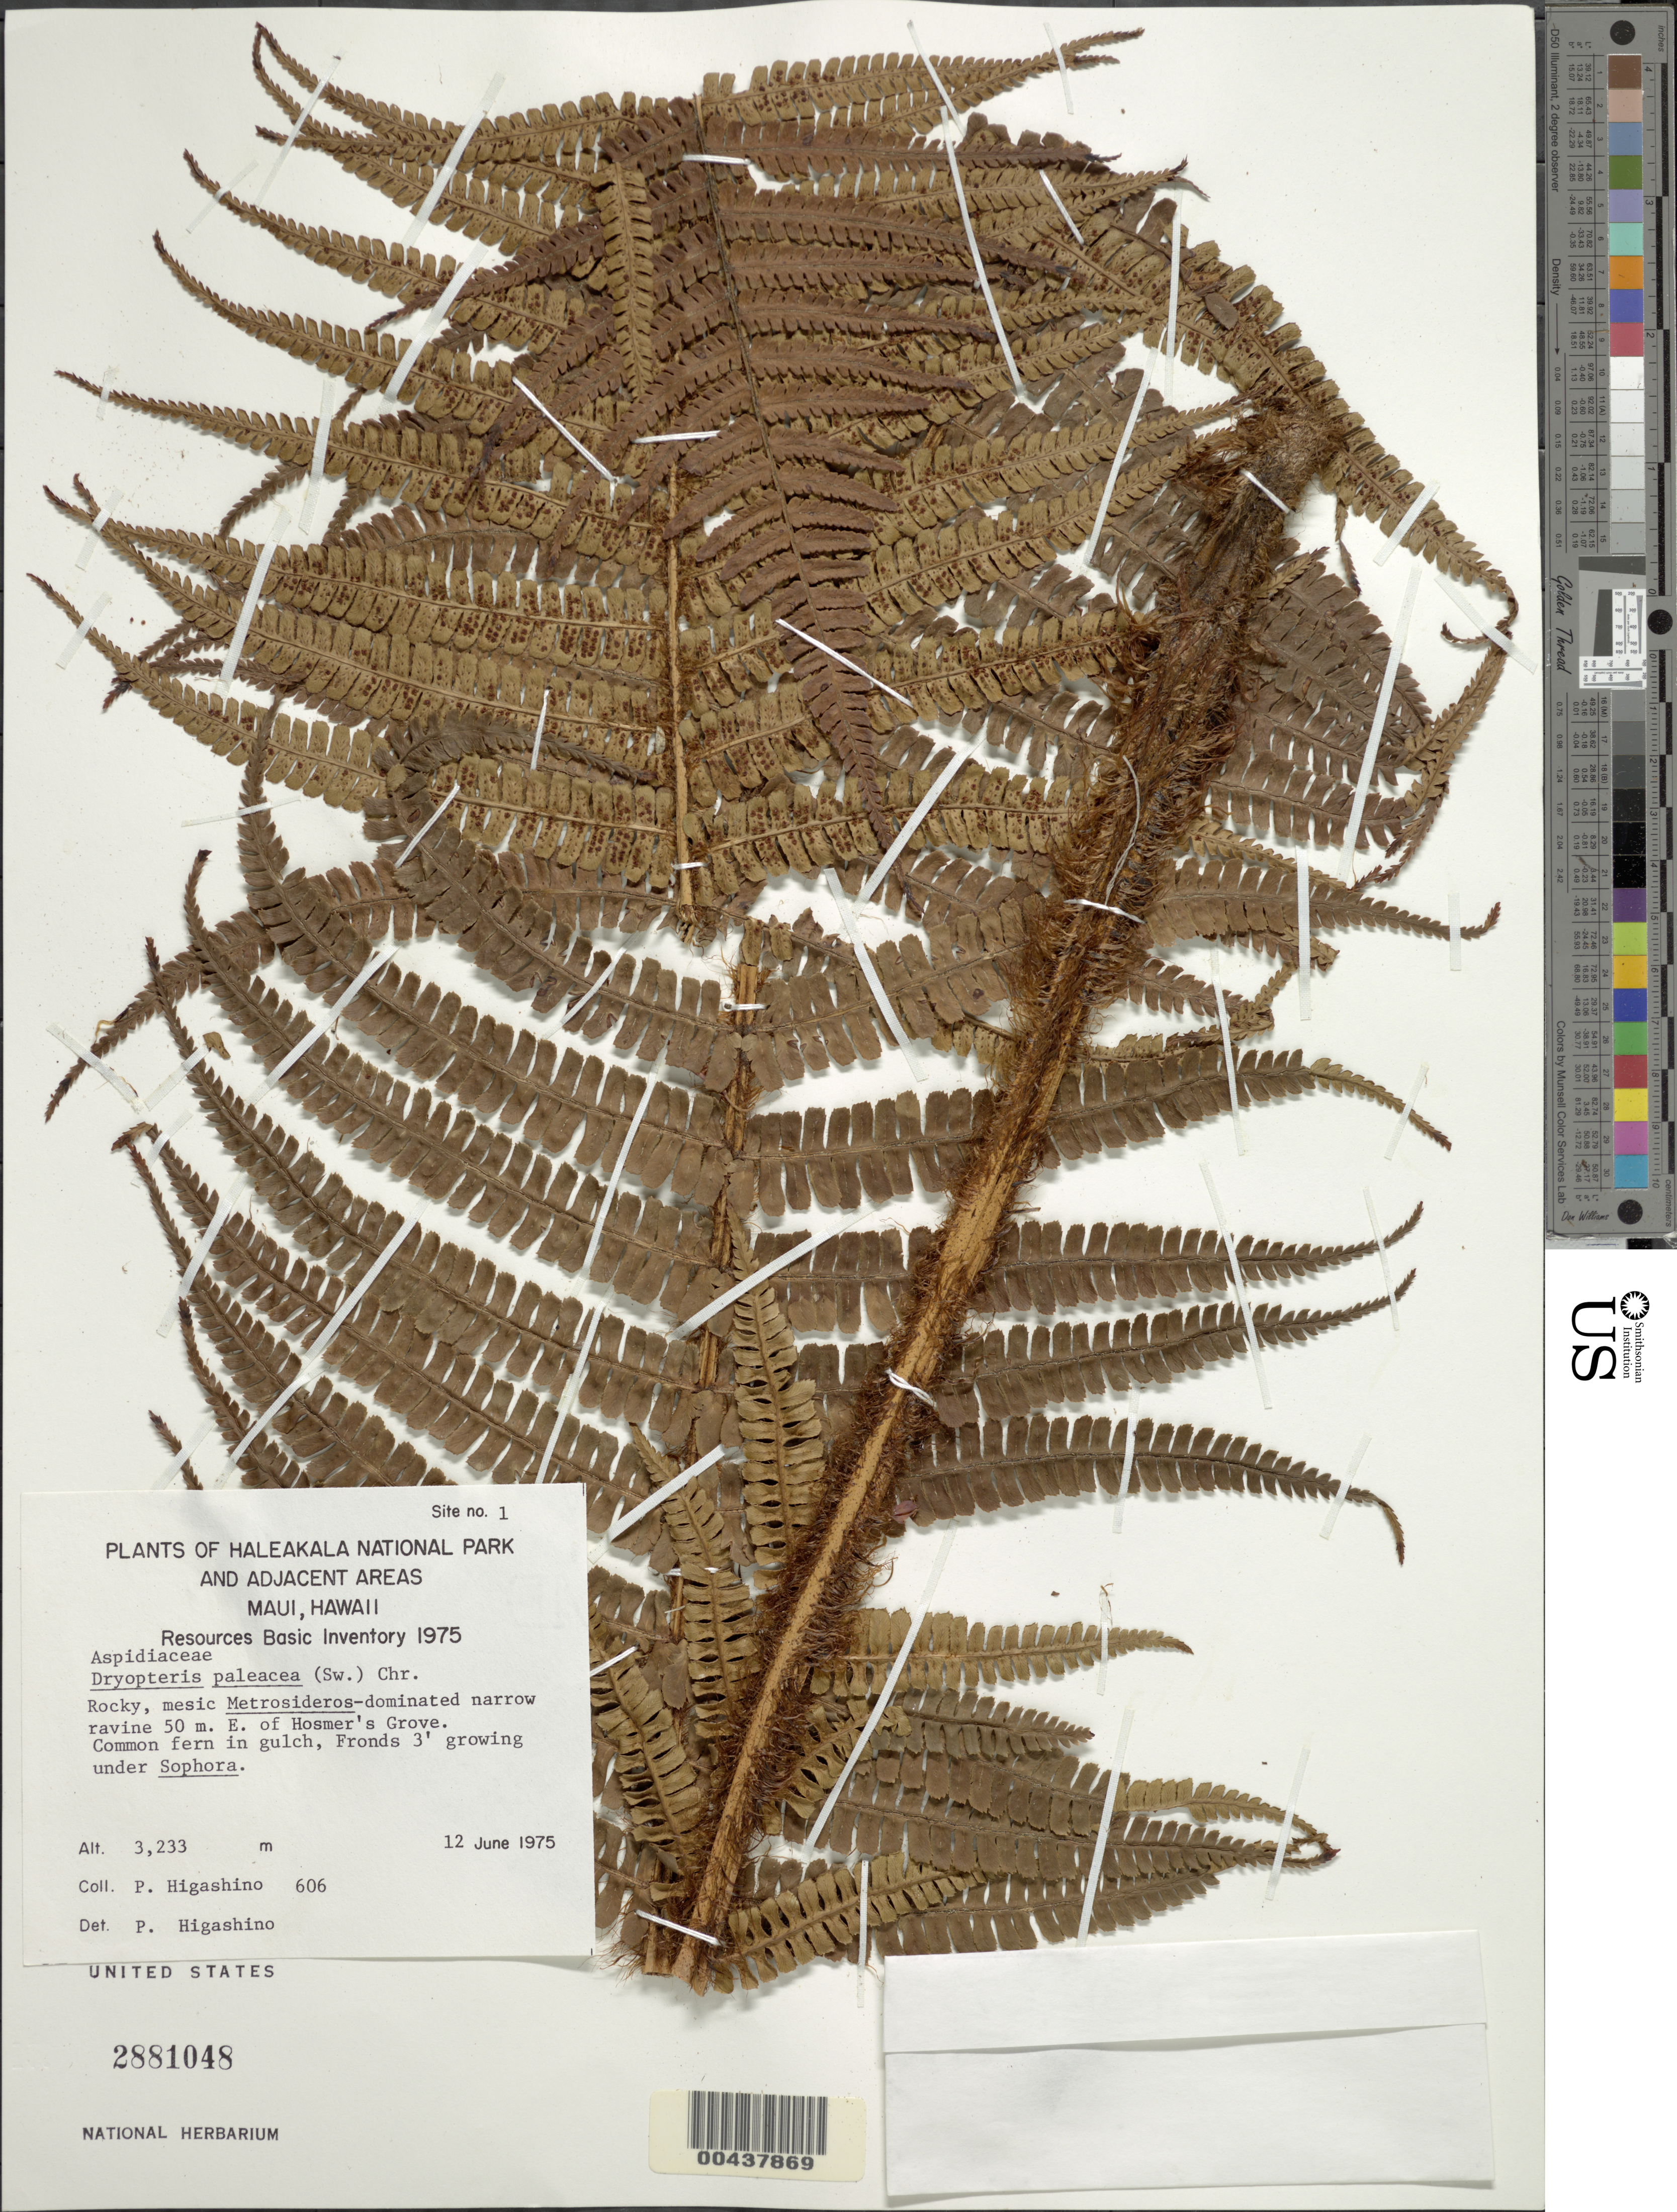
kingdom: Plantae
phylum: Tracheophyta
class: Polypodiopsida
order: Polypodiales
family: Dryopteridaceae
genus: Dryopteris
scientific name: Dryopteris wallichiana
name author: (Spreng.) Hyl.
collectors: P. Higashino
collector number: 606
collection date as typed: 12 Jun 1975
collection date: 1975-06-12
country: United States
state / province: Hawaii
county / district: Maui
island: Maui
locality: ravine 50 m. E of Hosmer's Grove, Haleakala National Park and adjacent areas, site no. 1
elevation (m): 3233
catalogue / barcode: US 2881048